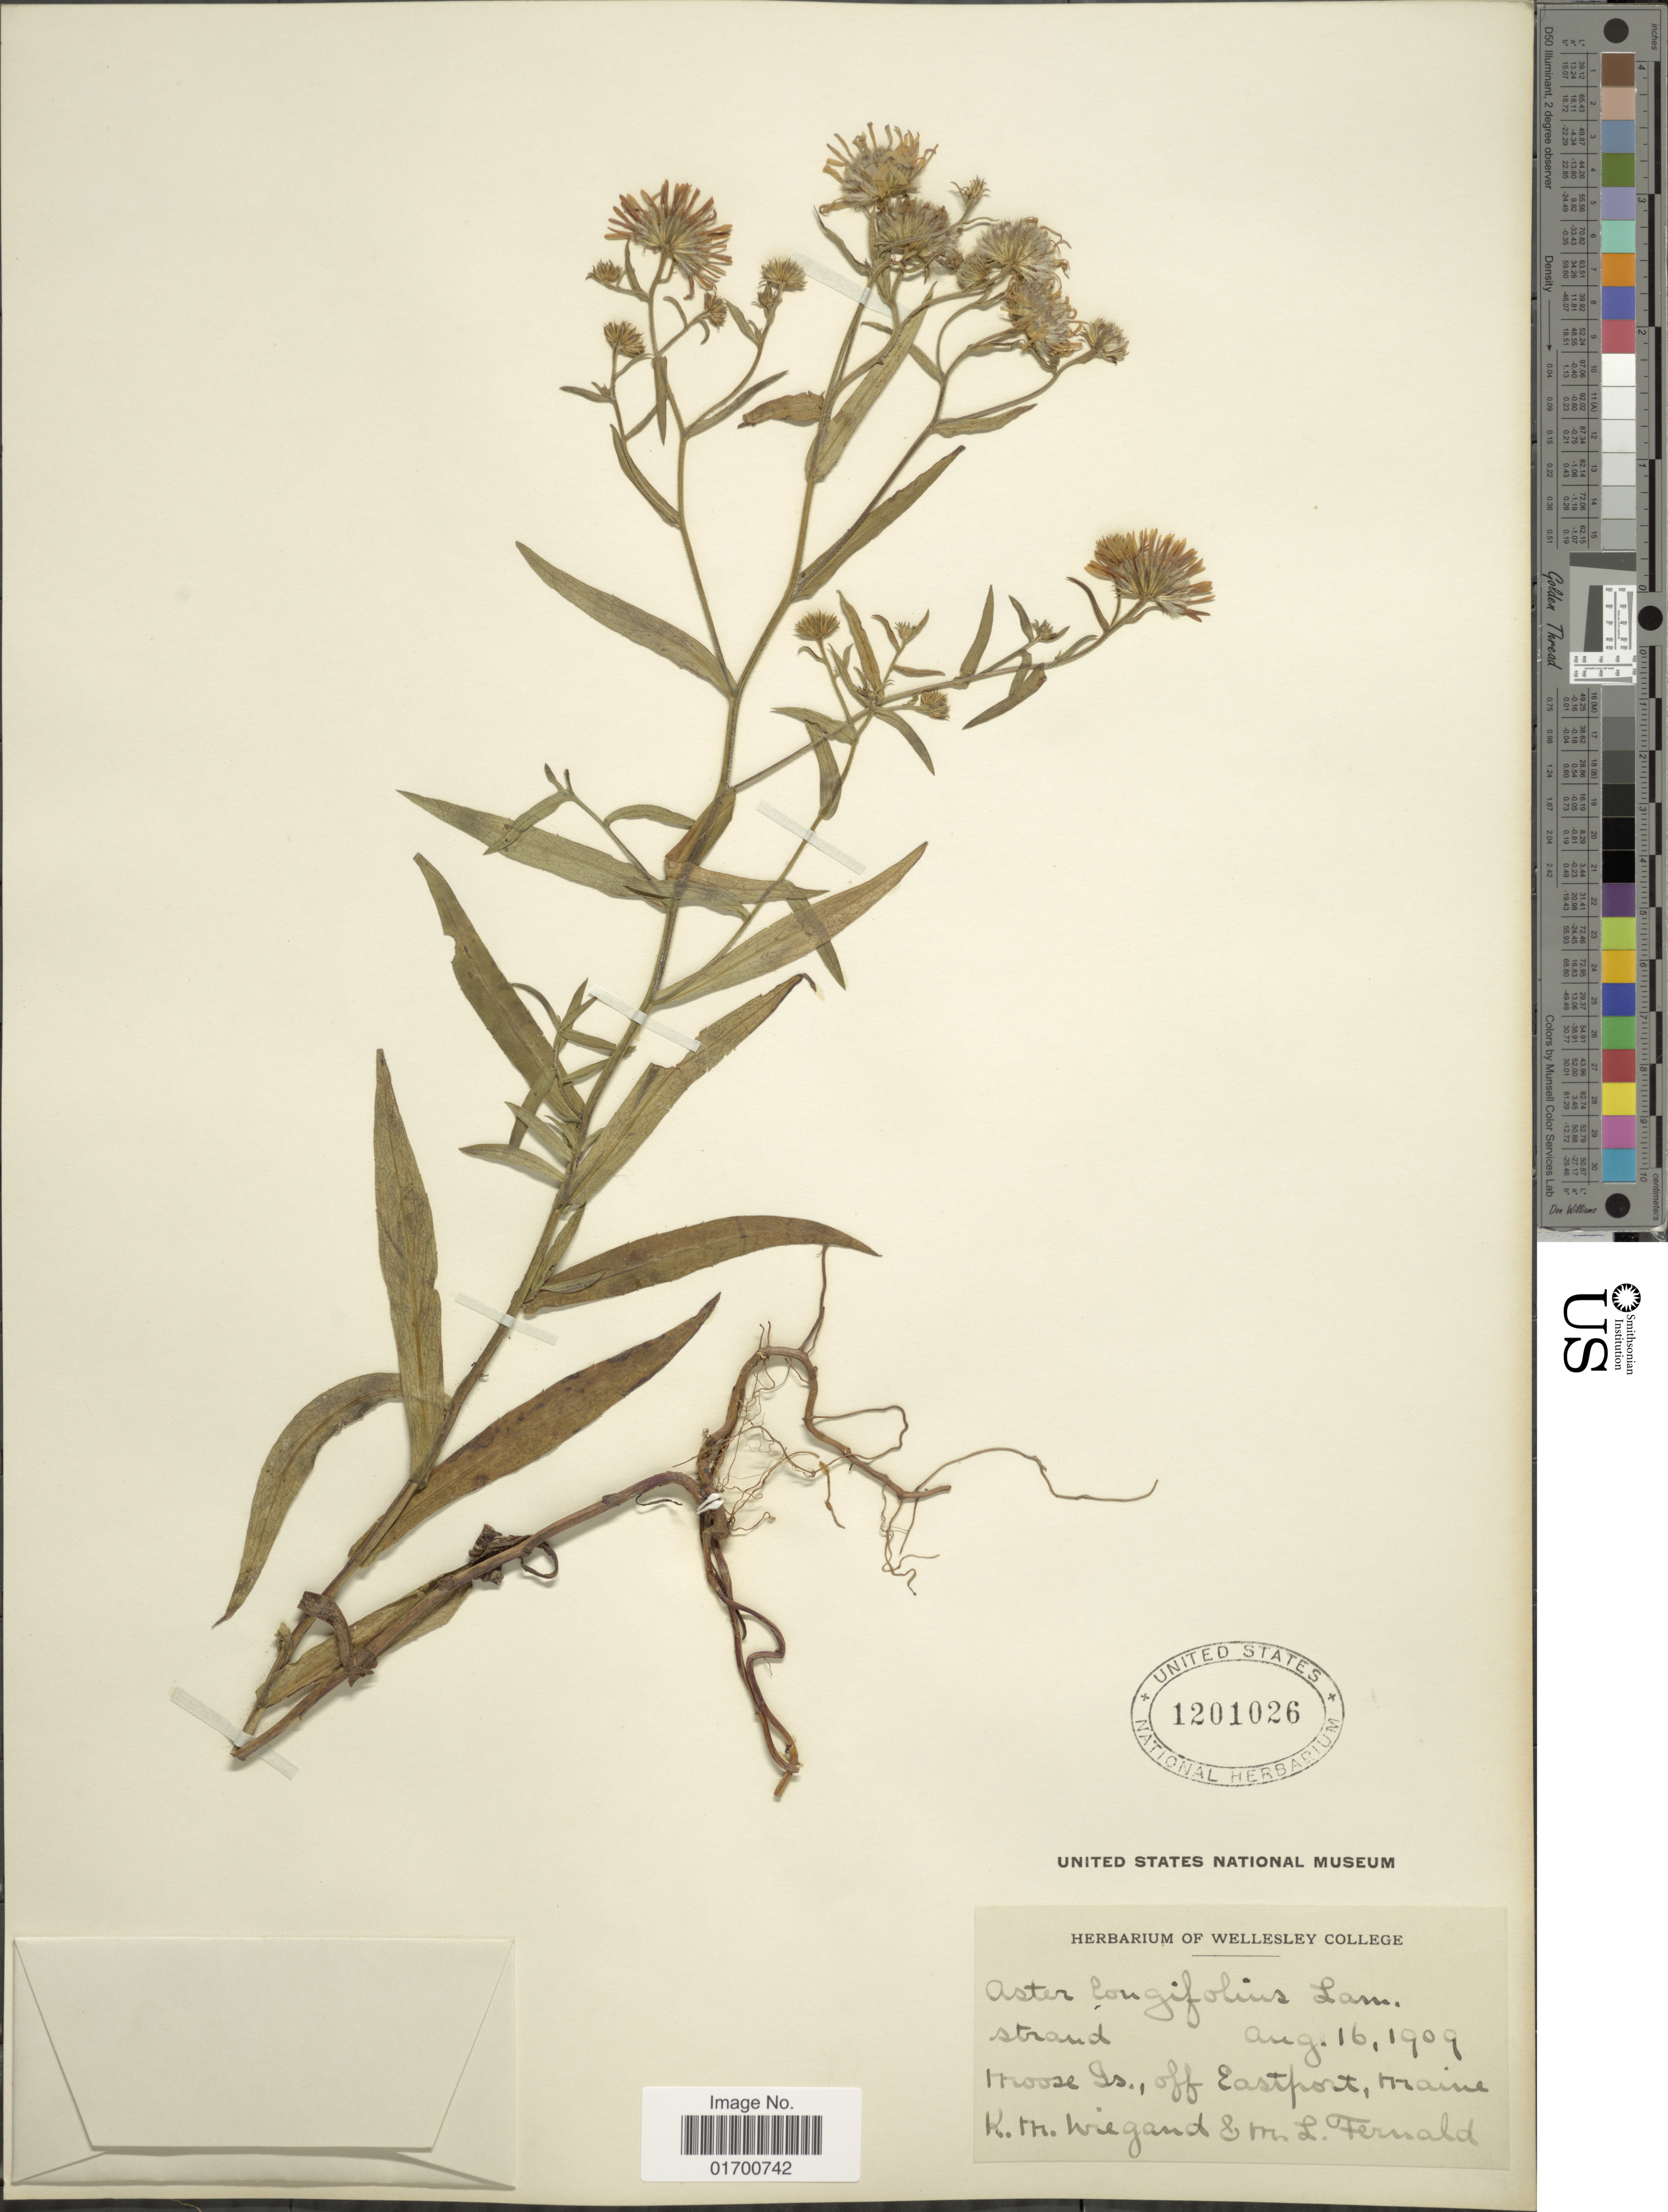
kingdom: Plantae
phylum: Tracheophyta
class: Magnoliopsida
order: Asterales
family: Asteraceae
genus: Symphyotrichum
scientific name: Symphyotrichum longifolium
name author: (Lam.) G.L. Nesom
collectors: K. M. Wiegand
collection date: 1909-08-16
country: United States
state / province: Maine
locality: Moose Is., off Eastport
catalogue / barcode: US 1201026